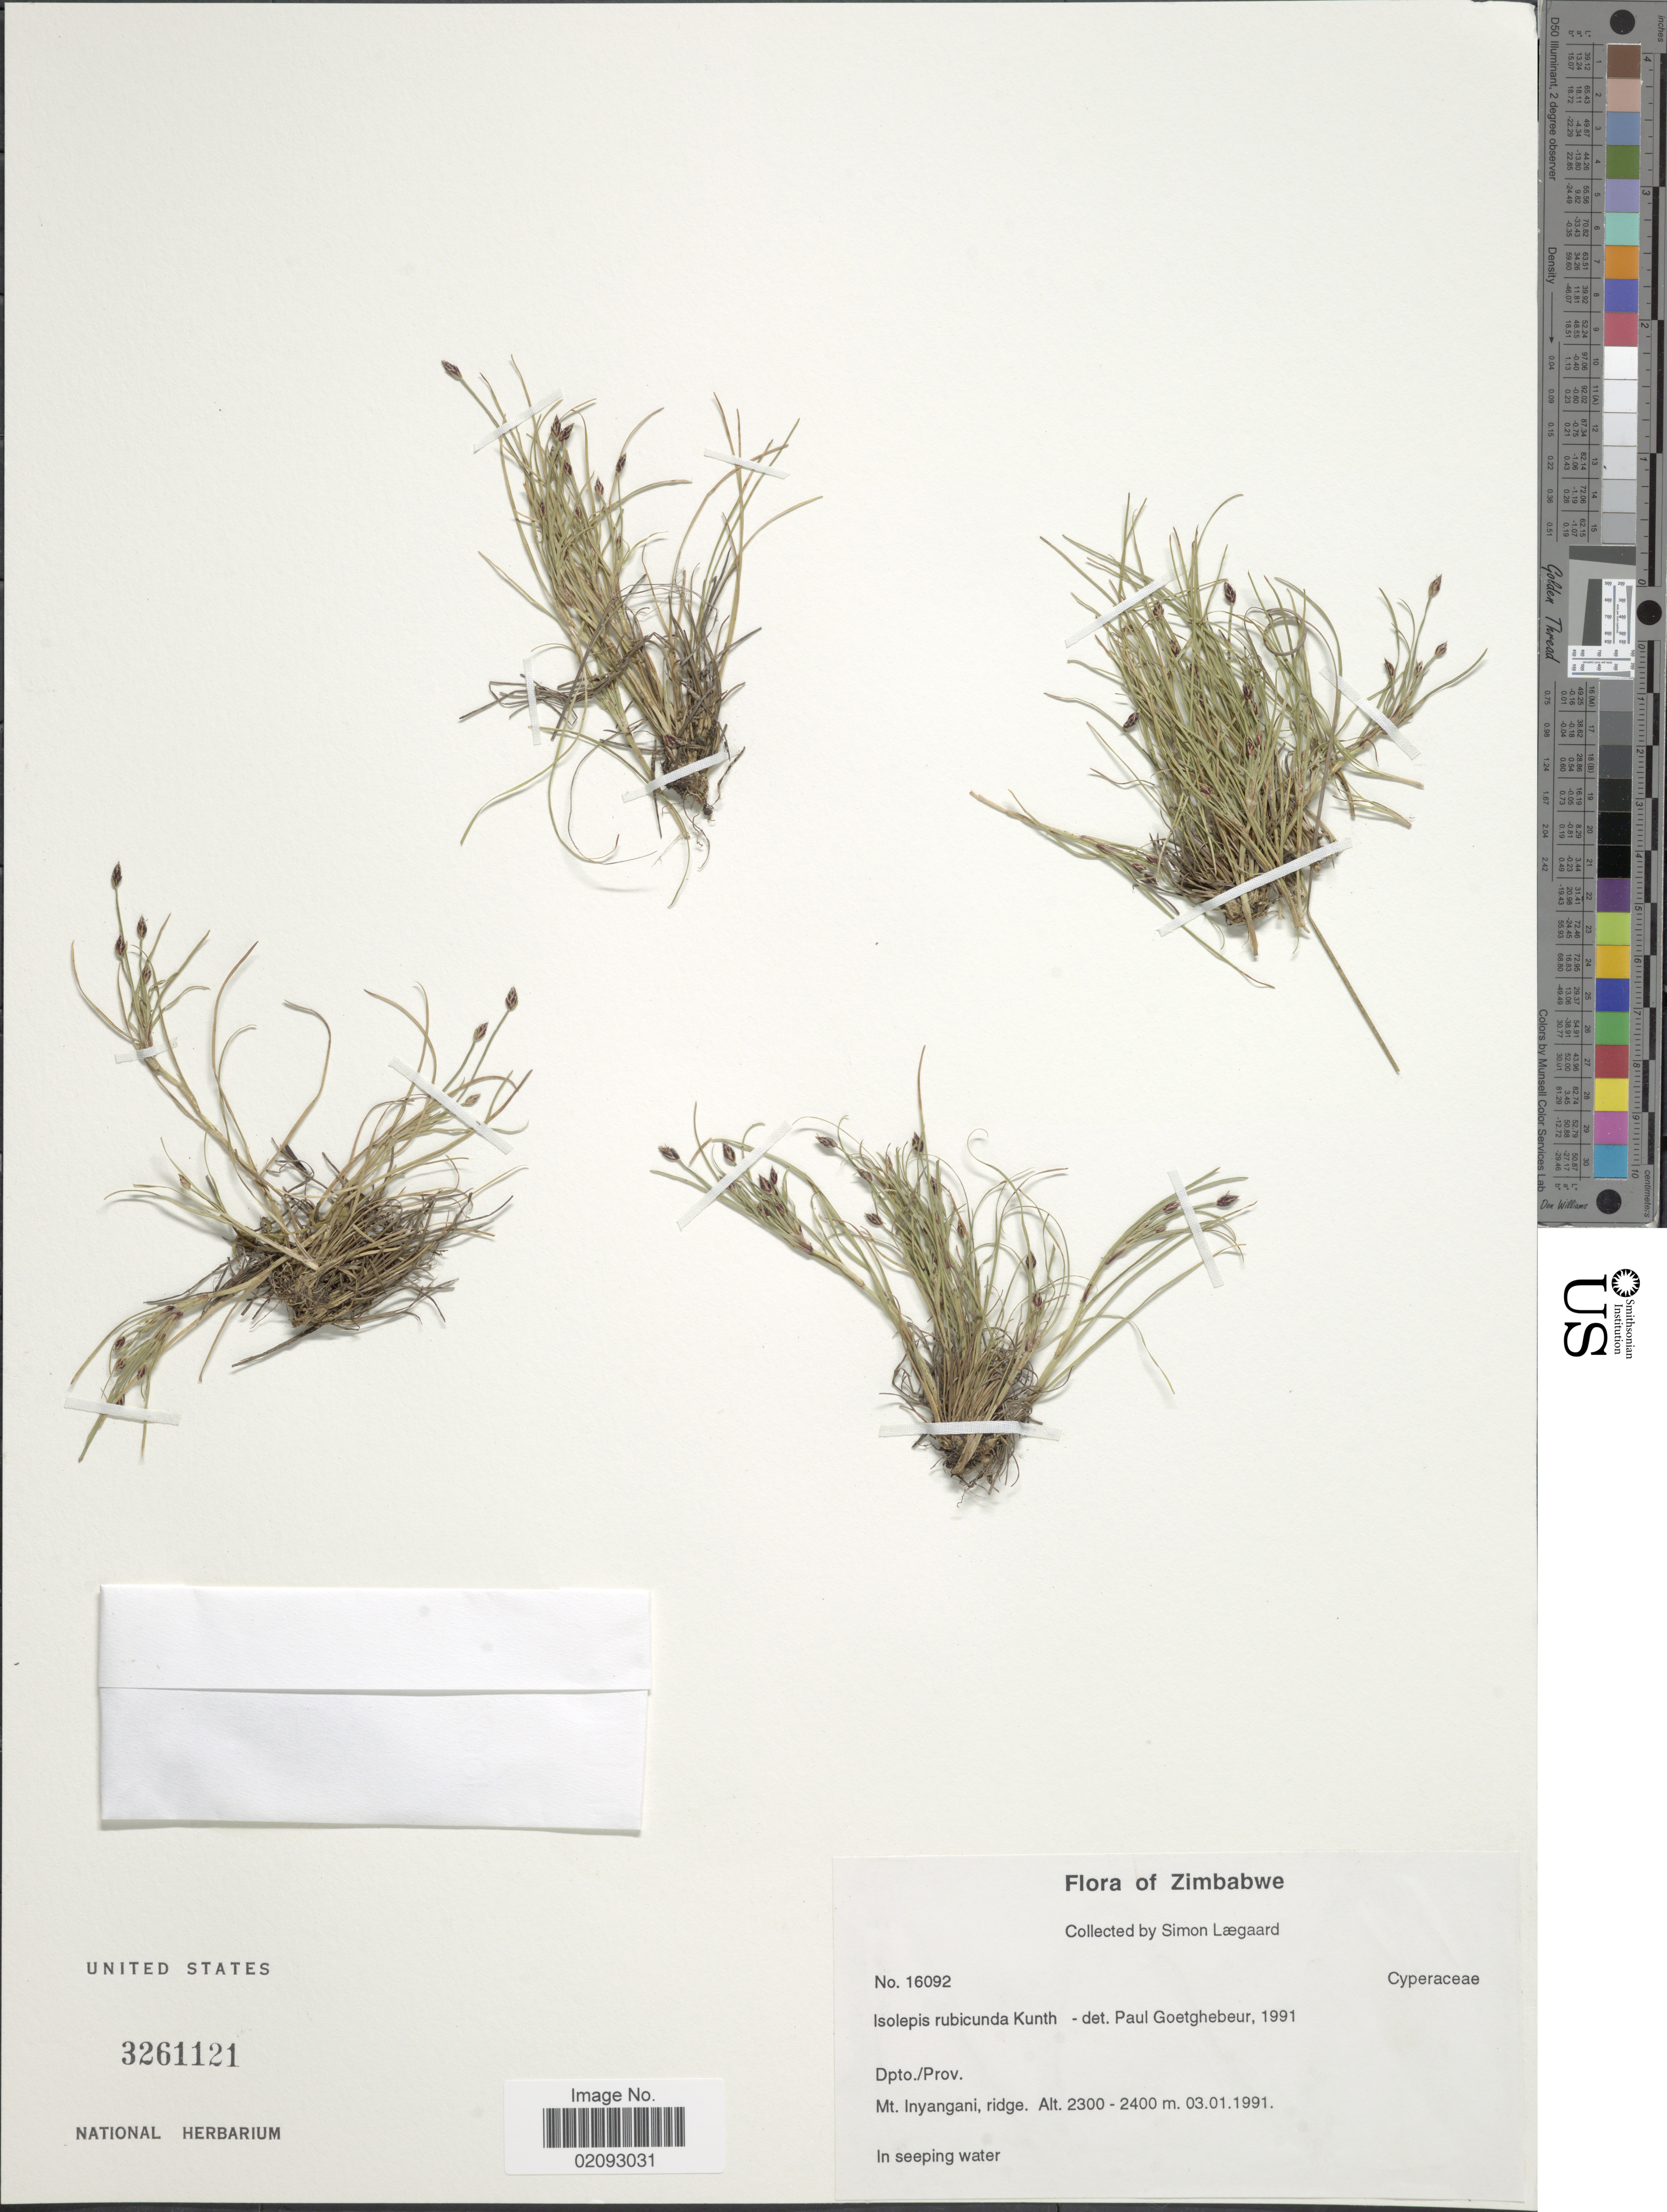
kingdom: Plantae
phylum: Tracheophyta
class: Liliopsida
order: Poales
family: Cyperaceae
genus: Isolepis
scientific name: Isolepis rubicunda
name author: Kunth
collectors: S. Lægaard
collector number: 16092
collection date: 1991-01-03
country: Zimbabwe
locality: Dpto./prov. Mt Inyangani, ridge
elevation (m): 2300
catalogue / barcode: US 3261121